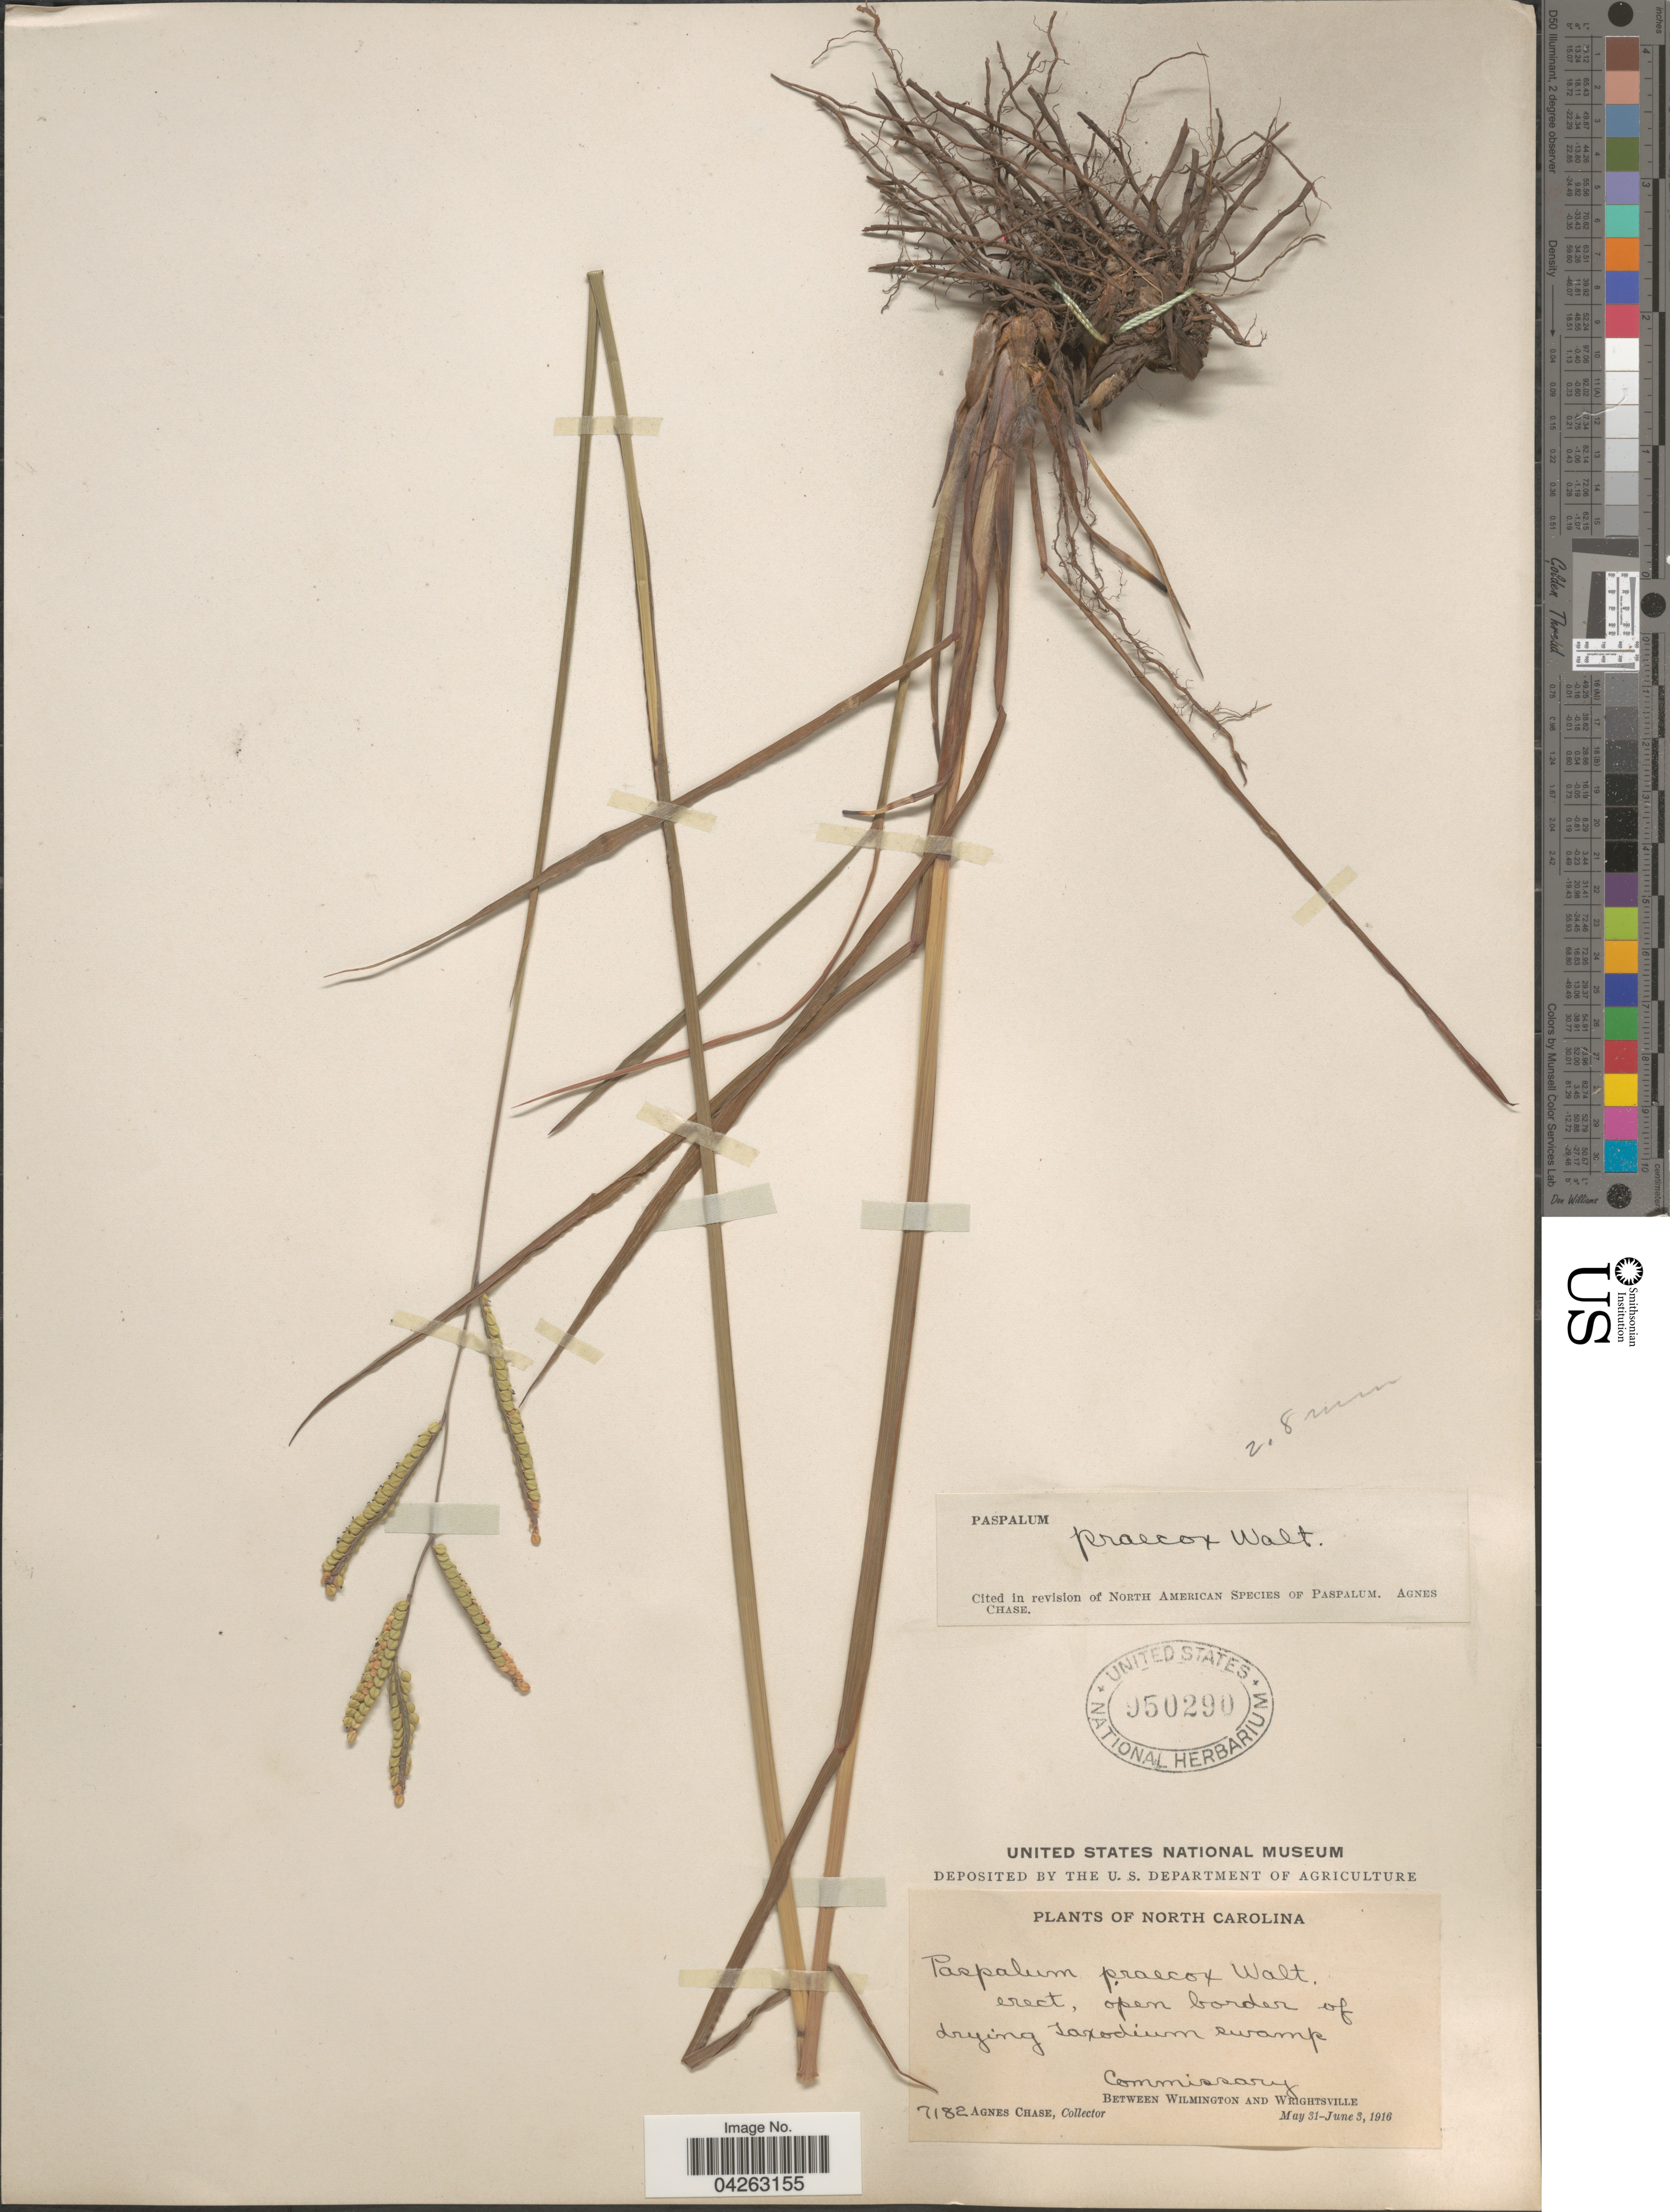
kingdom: Plantae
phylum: Tracheophyta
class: Liliopsida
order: Poales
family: Poaceae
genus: Paspalum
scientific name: Paspalum praecox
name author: Walter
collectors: A. Chase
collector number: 7182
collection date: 1916-05-31/1916-06-03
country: United States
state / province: North Carolina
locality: Commissary between Wilmington and Wrightsville.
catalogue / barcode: US 950290